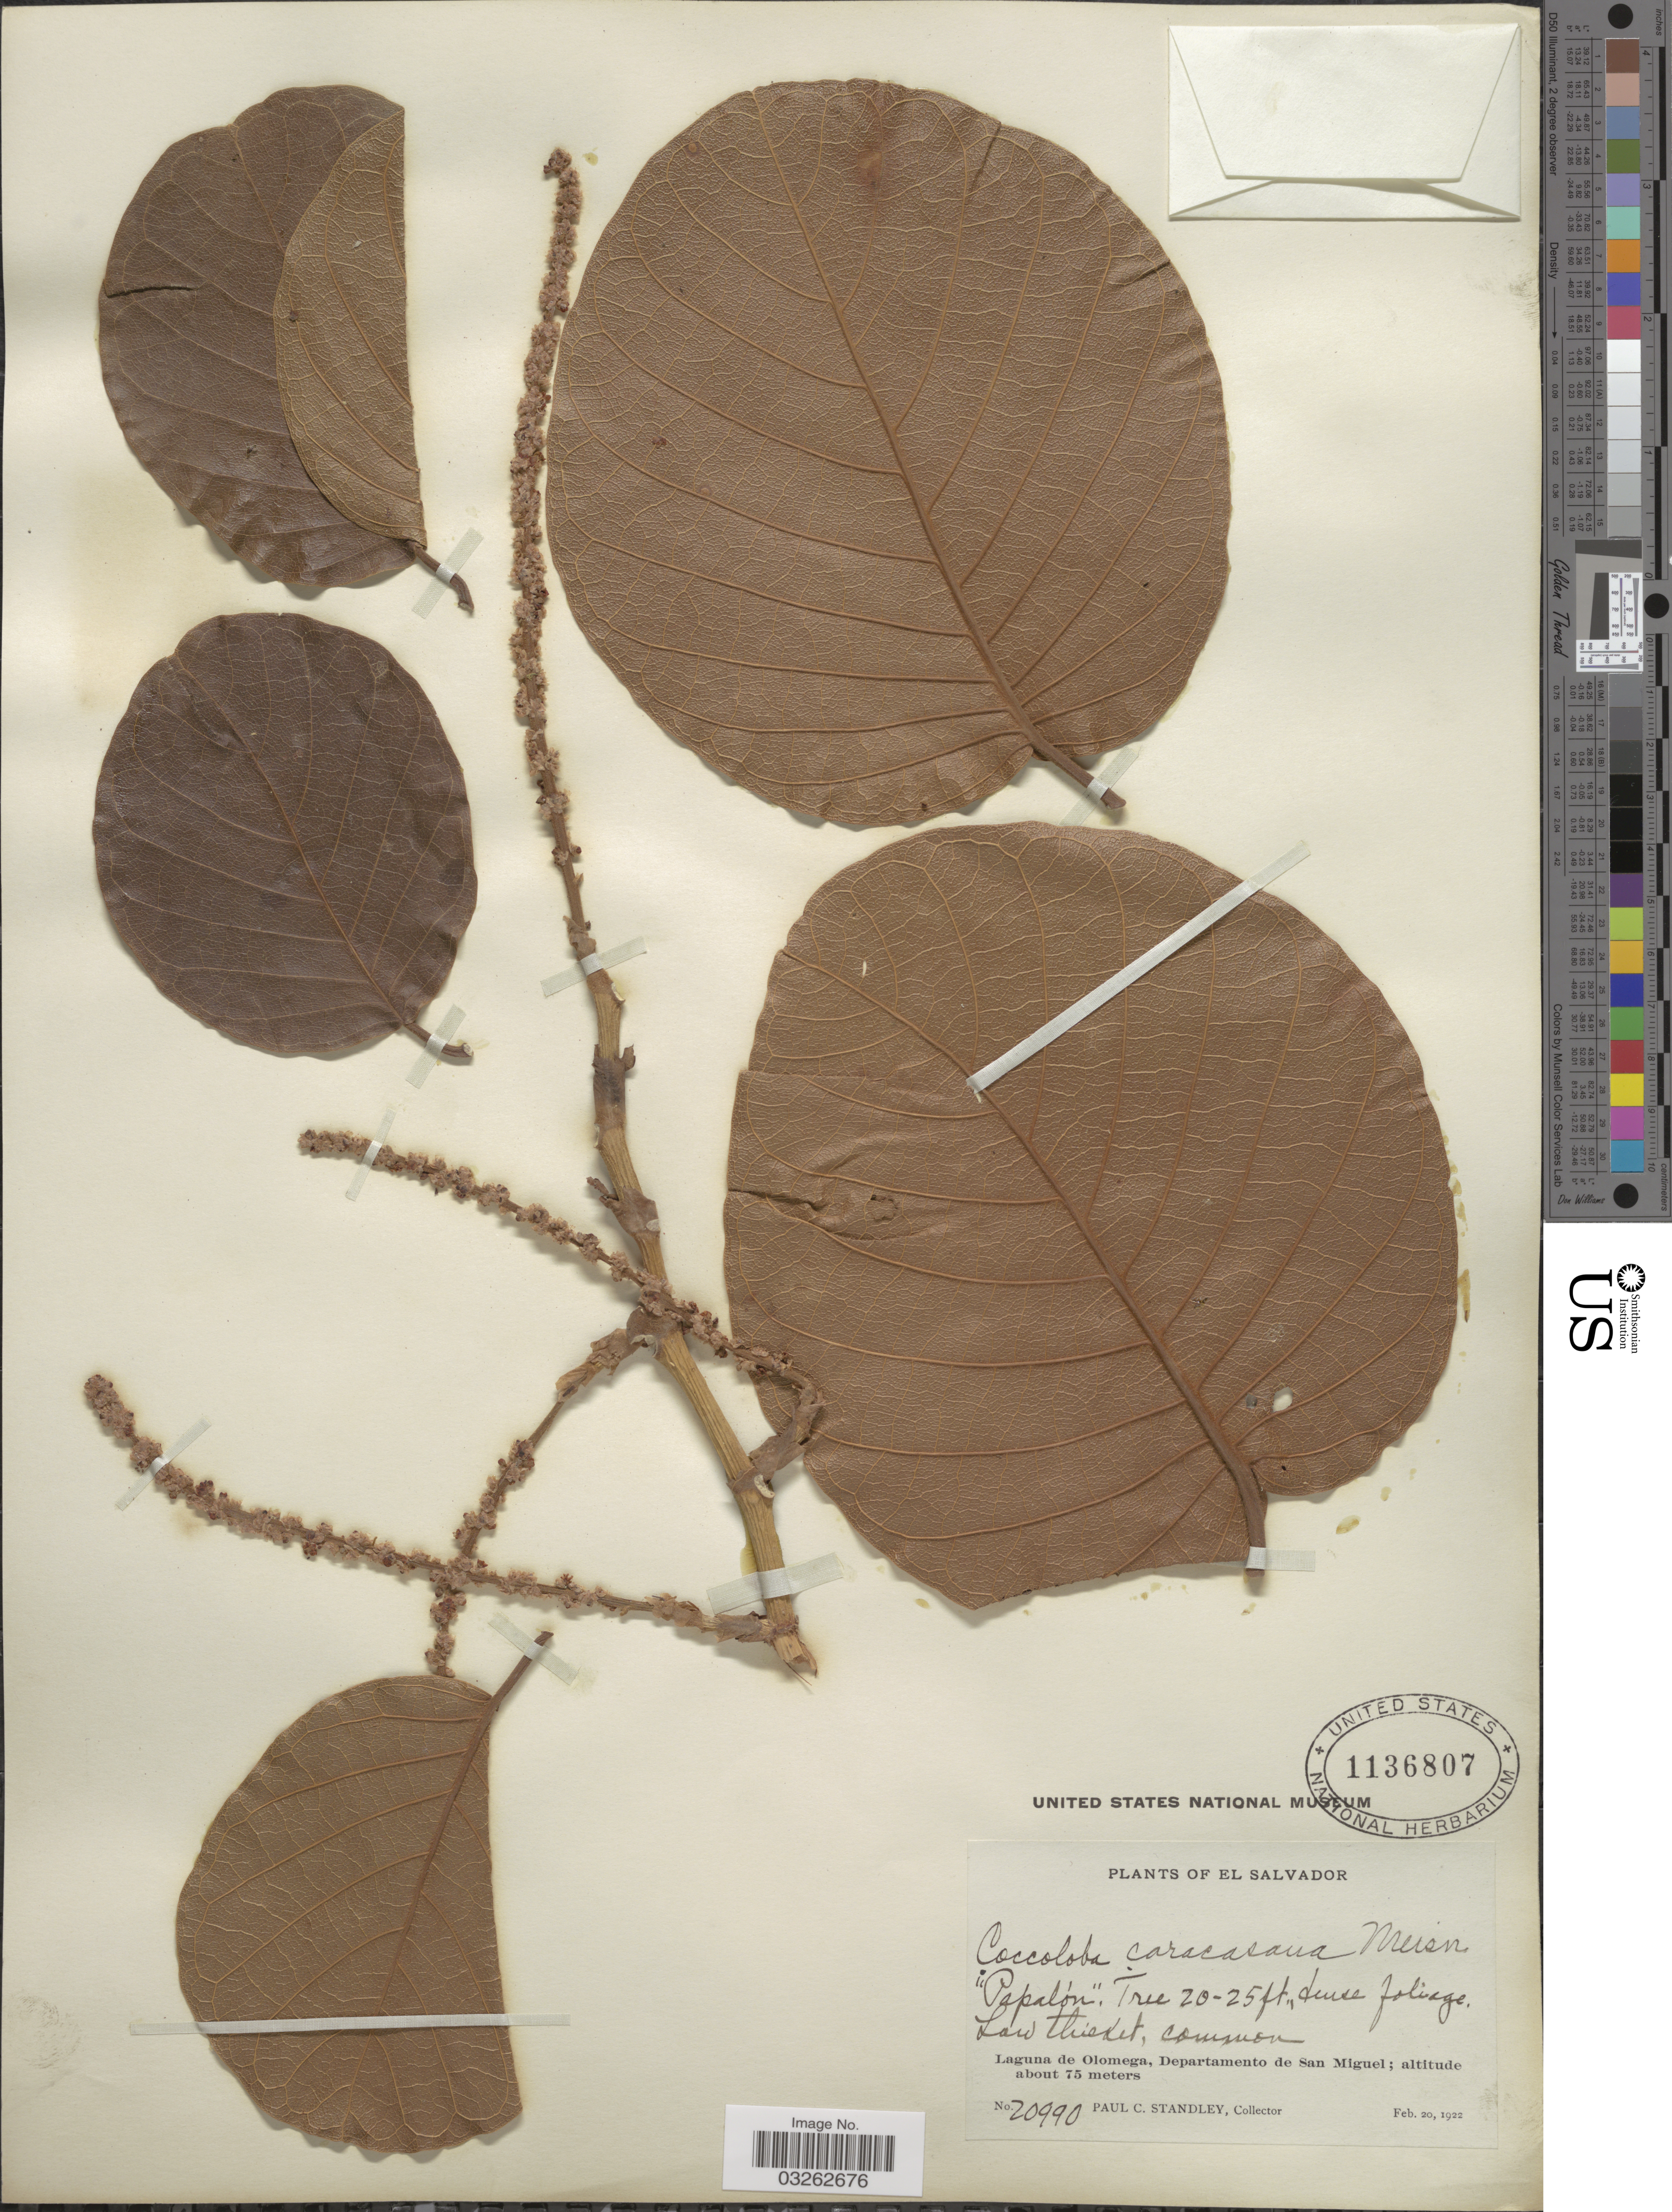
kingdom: Plantae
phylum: Tracheophyta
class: Magnoliopsida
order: Caryophyllales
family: Polygonaceae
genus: Coccoloba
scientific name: Coccoloba caracasana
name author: Meisn.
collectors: P. C. Standley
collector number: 20990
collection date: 1922-02-20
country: El Salvador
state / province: San Miguel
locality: Laguna de Olomega, Departamento de San Miguel.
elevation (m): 75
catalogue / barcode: US 1136807